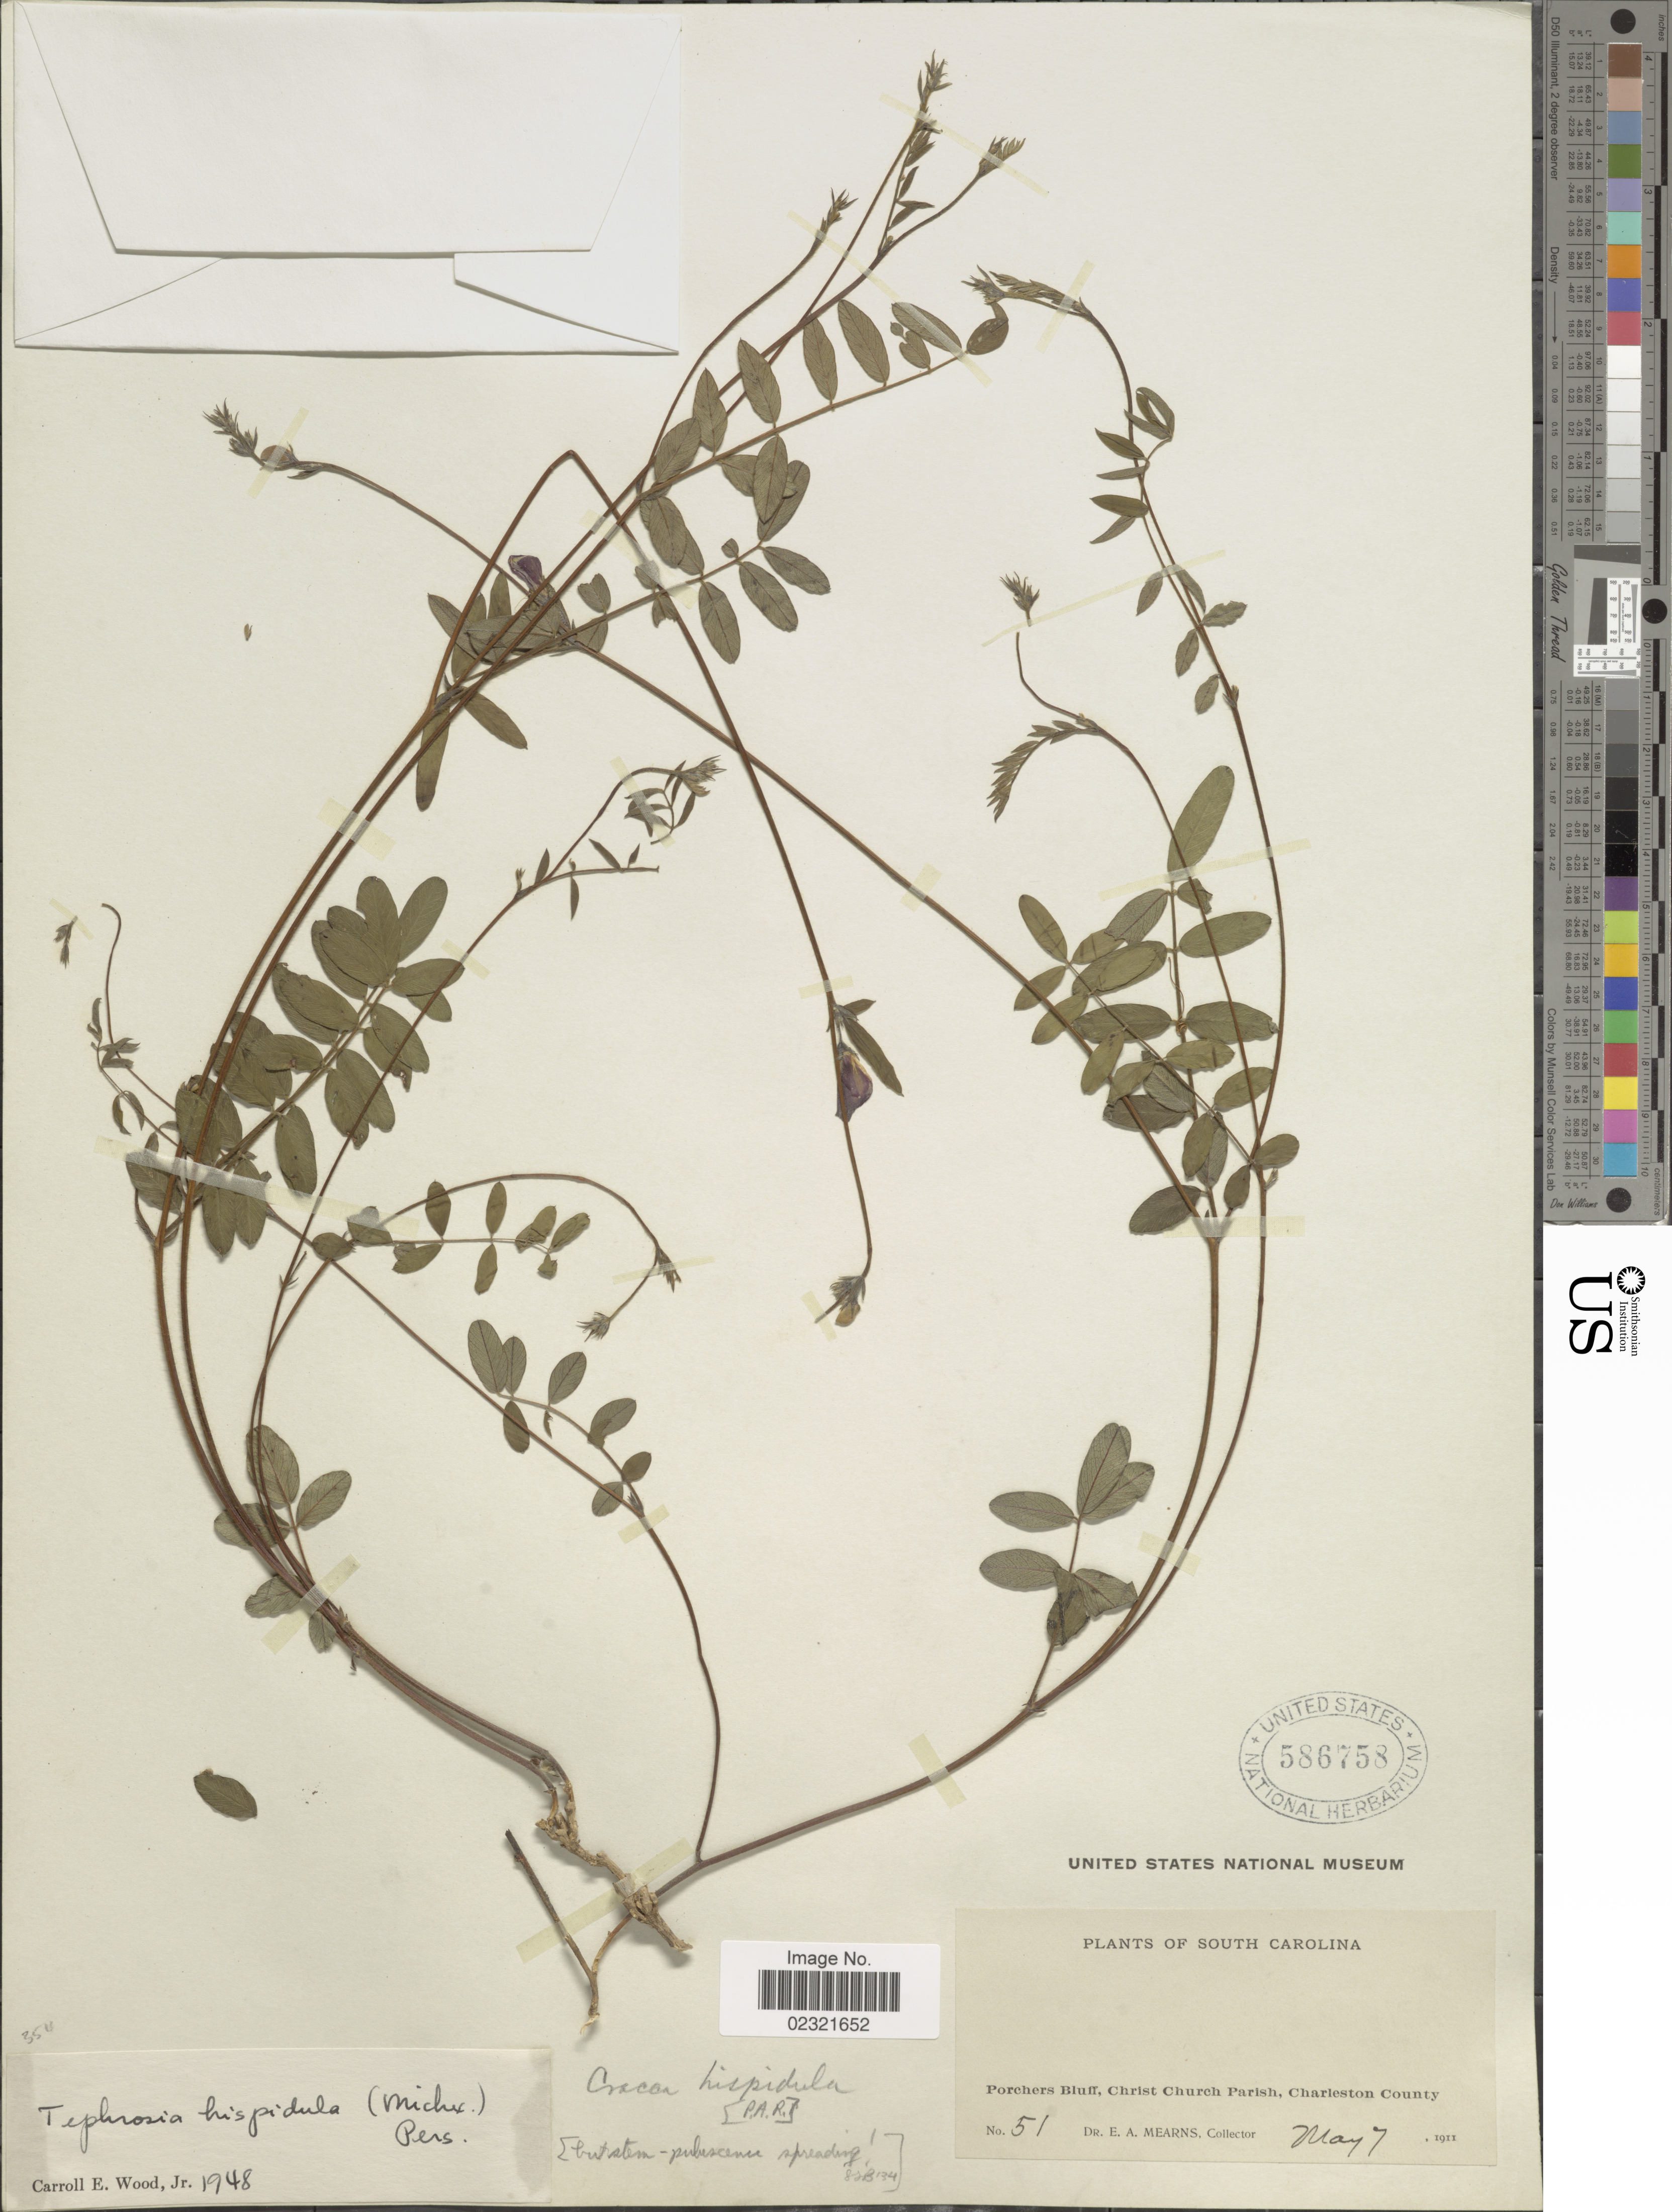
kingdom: Plantae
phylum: Tracheophyta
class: Magnoliopsida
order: Fabales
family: Fabaceae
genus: Tephrosia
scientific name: Tephrosia hispidula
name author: (Michx.) Pers.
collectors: E. A. Mearns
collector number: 51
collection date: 1911-05-07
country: United States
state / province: South Carolina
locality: Porchers bluff, Christ Church Parish, Charleston County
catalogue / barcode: US 586758